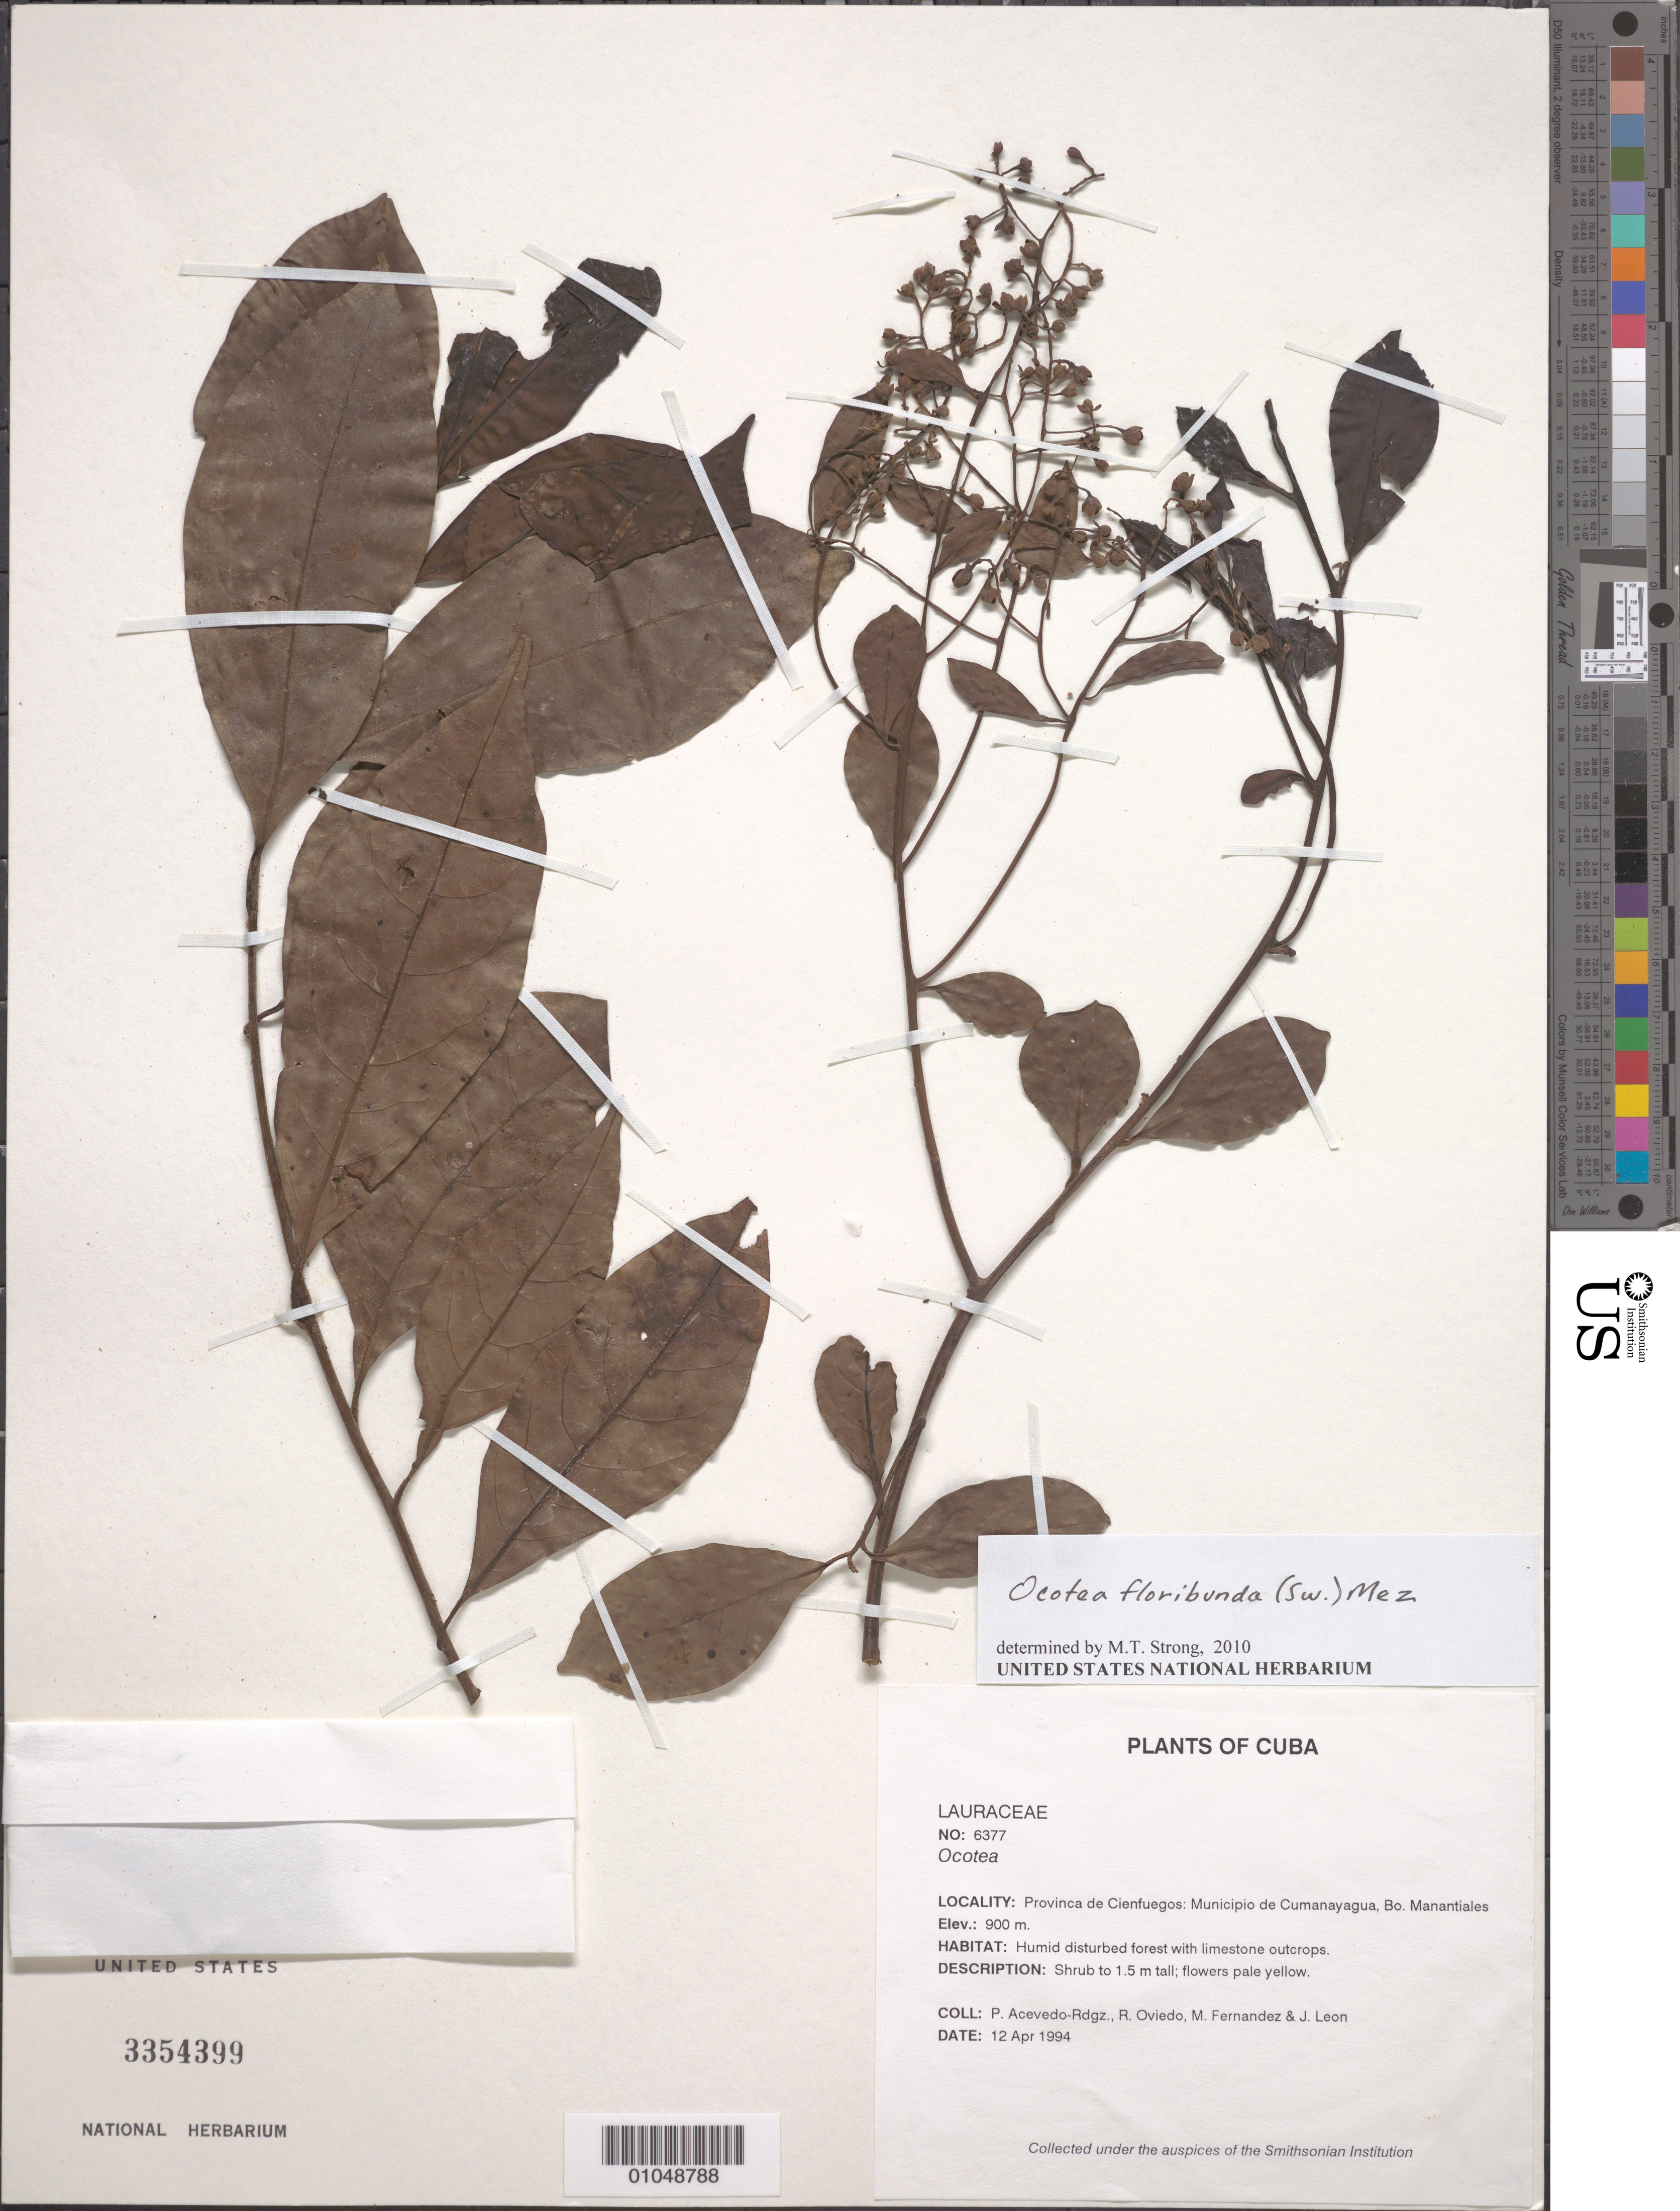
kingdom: Plantae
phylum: Tracheophyta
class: Magnoliopsida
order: Laurales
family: Lauraceae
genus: Ocotea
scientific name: Ocotea floribunda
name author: (Sw.) Mez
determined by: Strong, M. T., (US), Smithsonian Institution - National Museum of Natural History (UNITED STATES)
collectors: P. Acevedo-Rodr., R. Oviedo, M. Fernández & J. León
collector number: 6377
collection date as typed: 12 Apr 1994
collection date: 1994-04-12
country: Cuba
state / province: Cienfuegos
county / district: Municipio de Cumanayagua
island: Cuba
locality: Bo Manantiales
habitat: Humid disturbed forest with limestone outcrops.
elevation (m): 900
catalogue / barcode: US 3354399